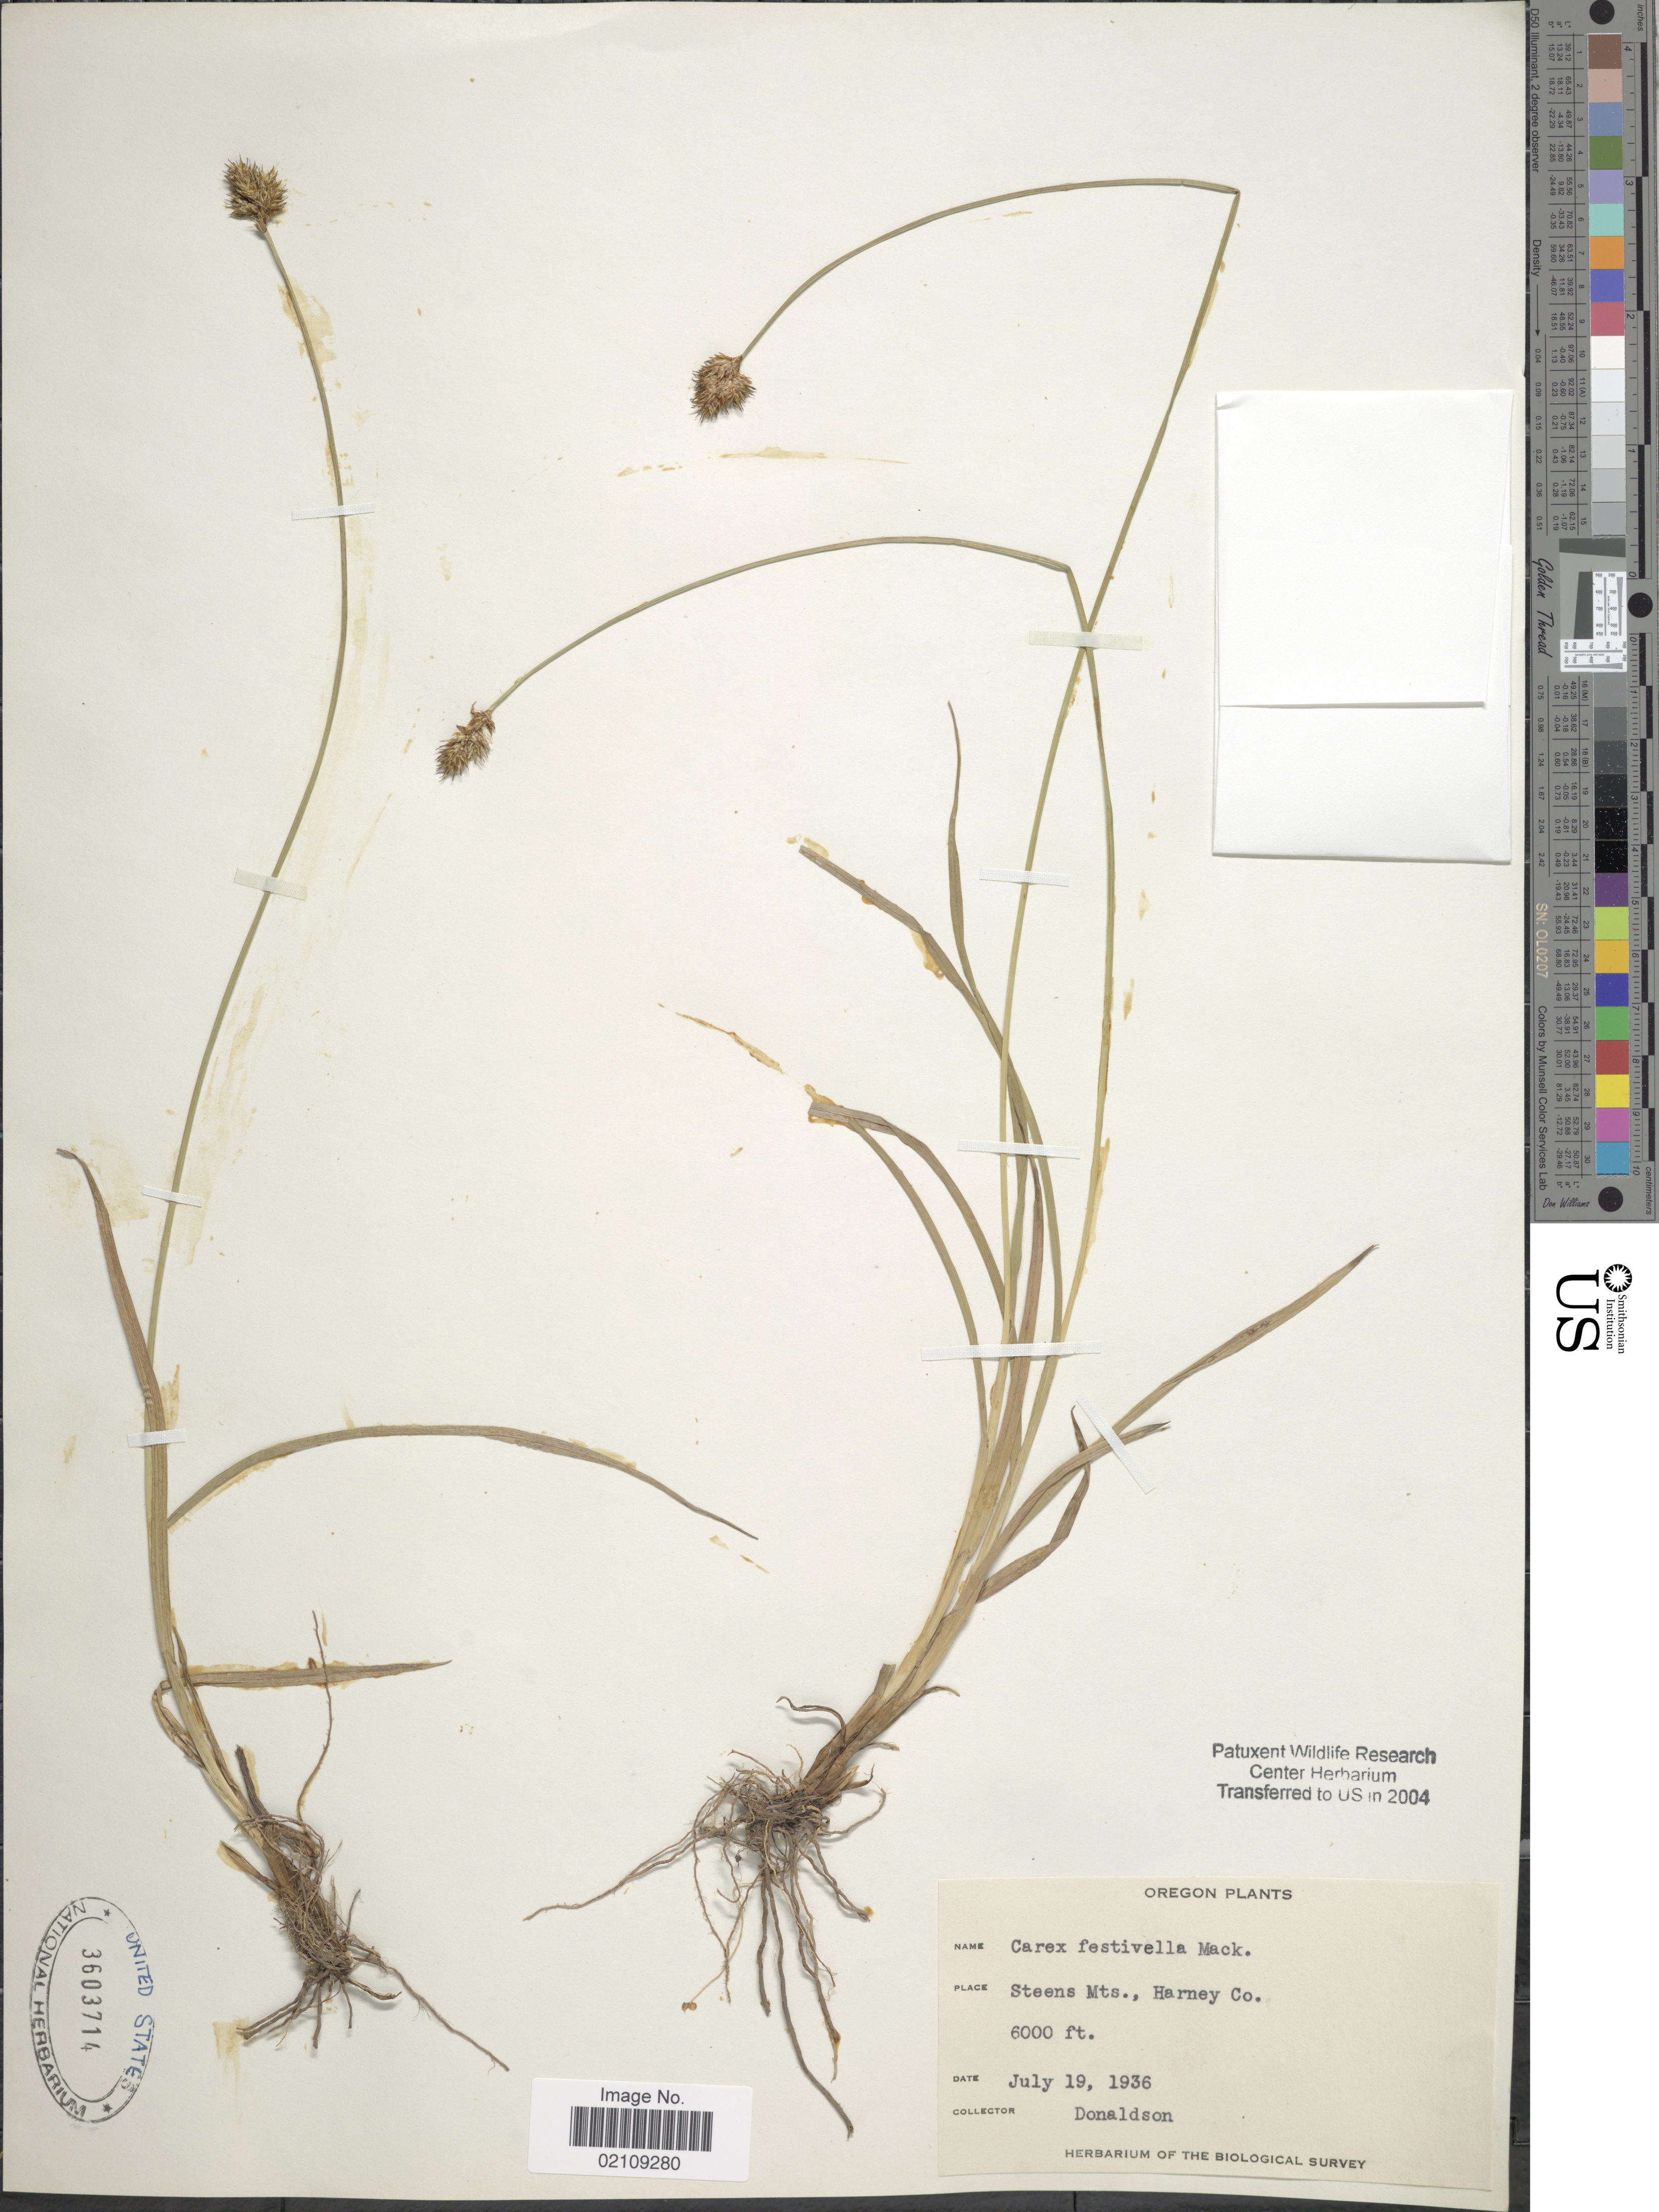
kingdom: Plantae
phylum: Tracheophyta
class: Liliopsida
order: Poales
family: Cyperaceae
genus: Carex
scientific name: Carex microptera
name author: Mack.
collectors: -. Donaldson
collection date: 1936-07-19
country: United States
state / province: Oregon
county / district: Harney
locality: Steen Mts., Harney Co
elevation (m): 1829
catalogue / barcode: US 3603714